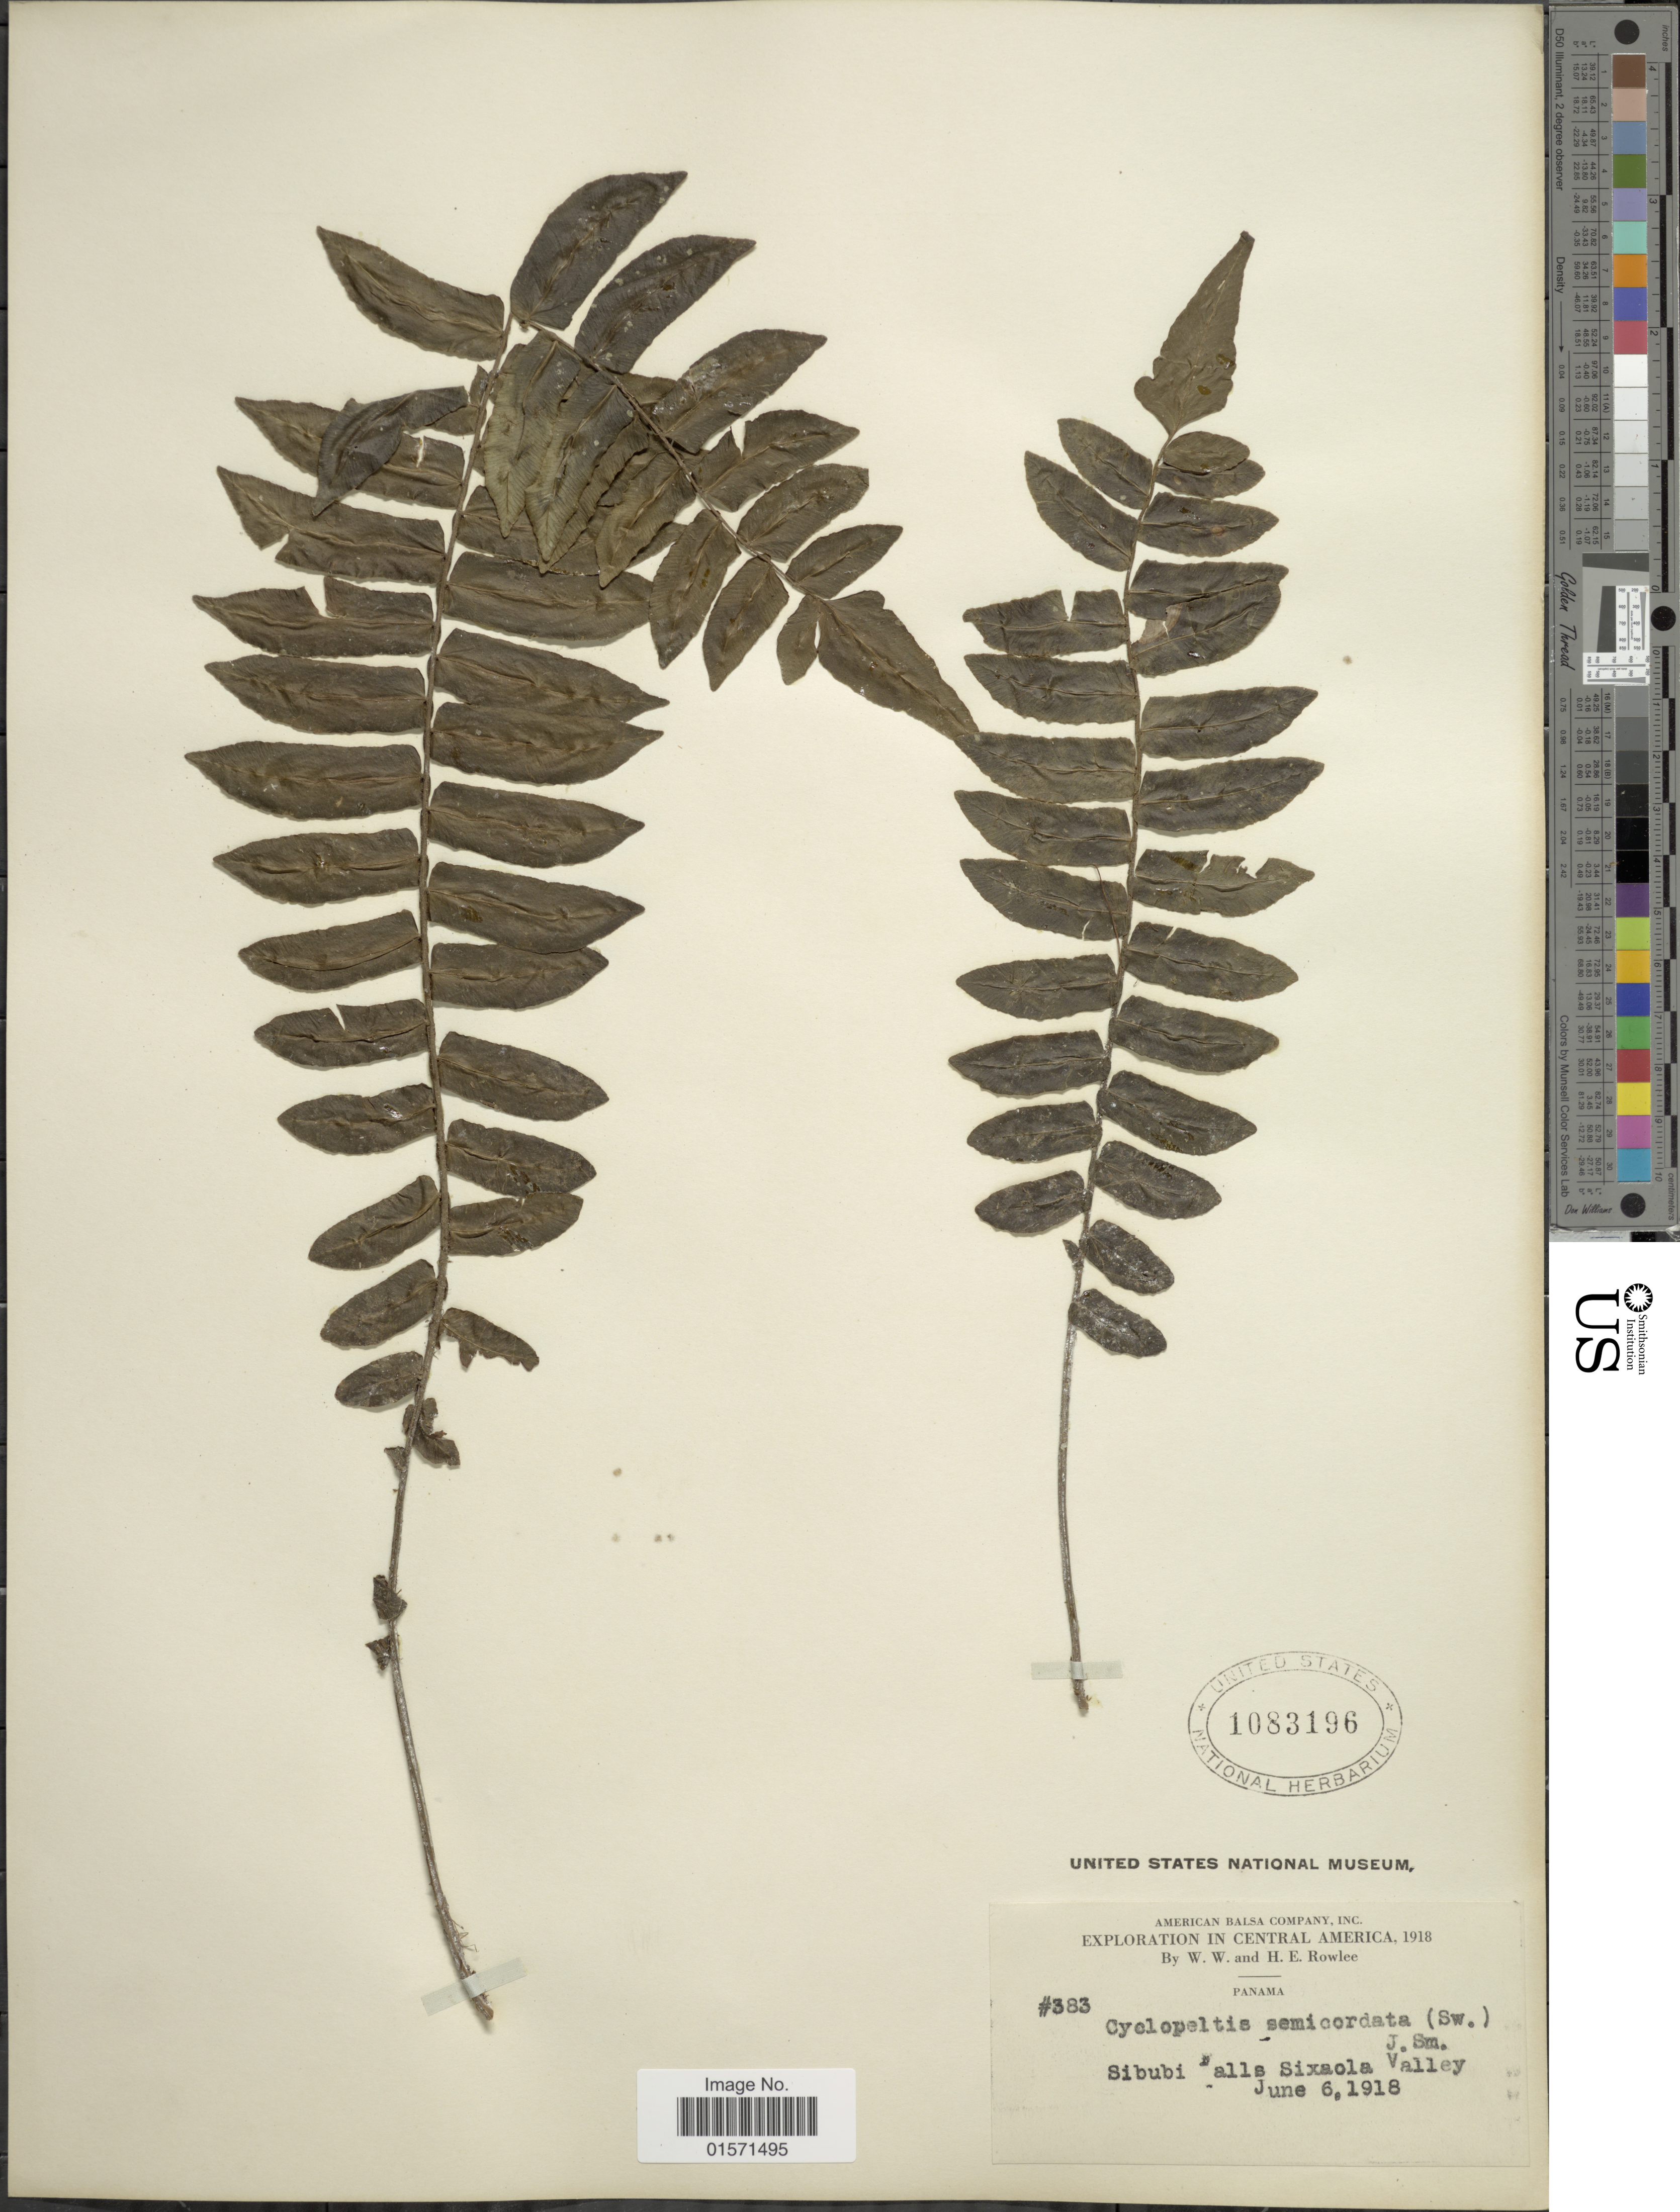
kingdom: Plantae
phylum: Tracheophyta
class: Polypodiopsida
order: Polypodiales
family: Lomariopsidaceae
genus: Cyclopeltis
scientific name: Cyclopeltis semicordata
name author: (Sw.) J. Sm.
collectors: W. W. Rowlee & H. E. Rowlee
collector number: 383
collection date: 1918-06-06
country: Panama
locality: Sibubi Falls Sixaola Valley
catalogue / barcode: US 1083196